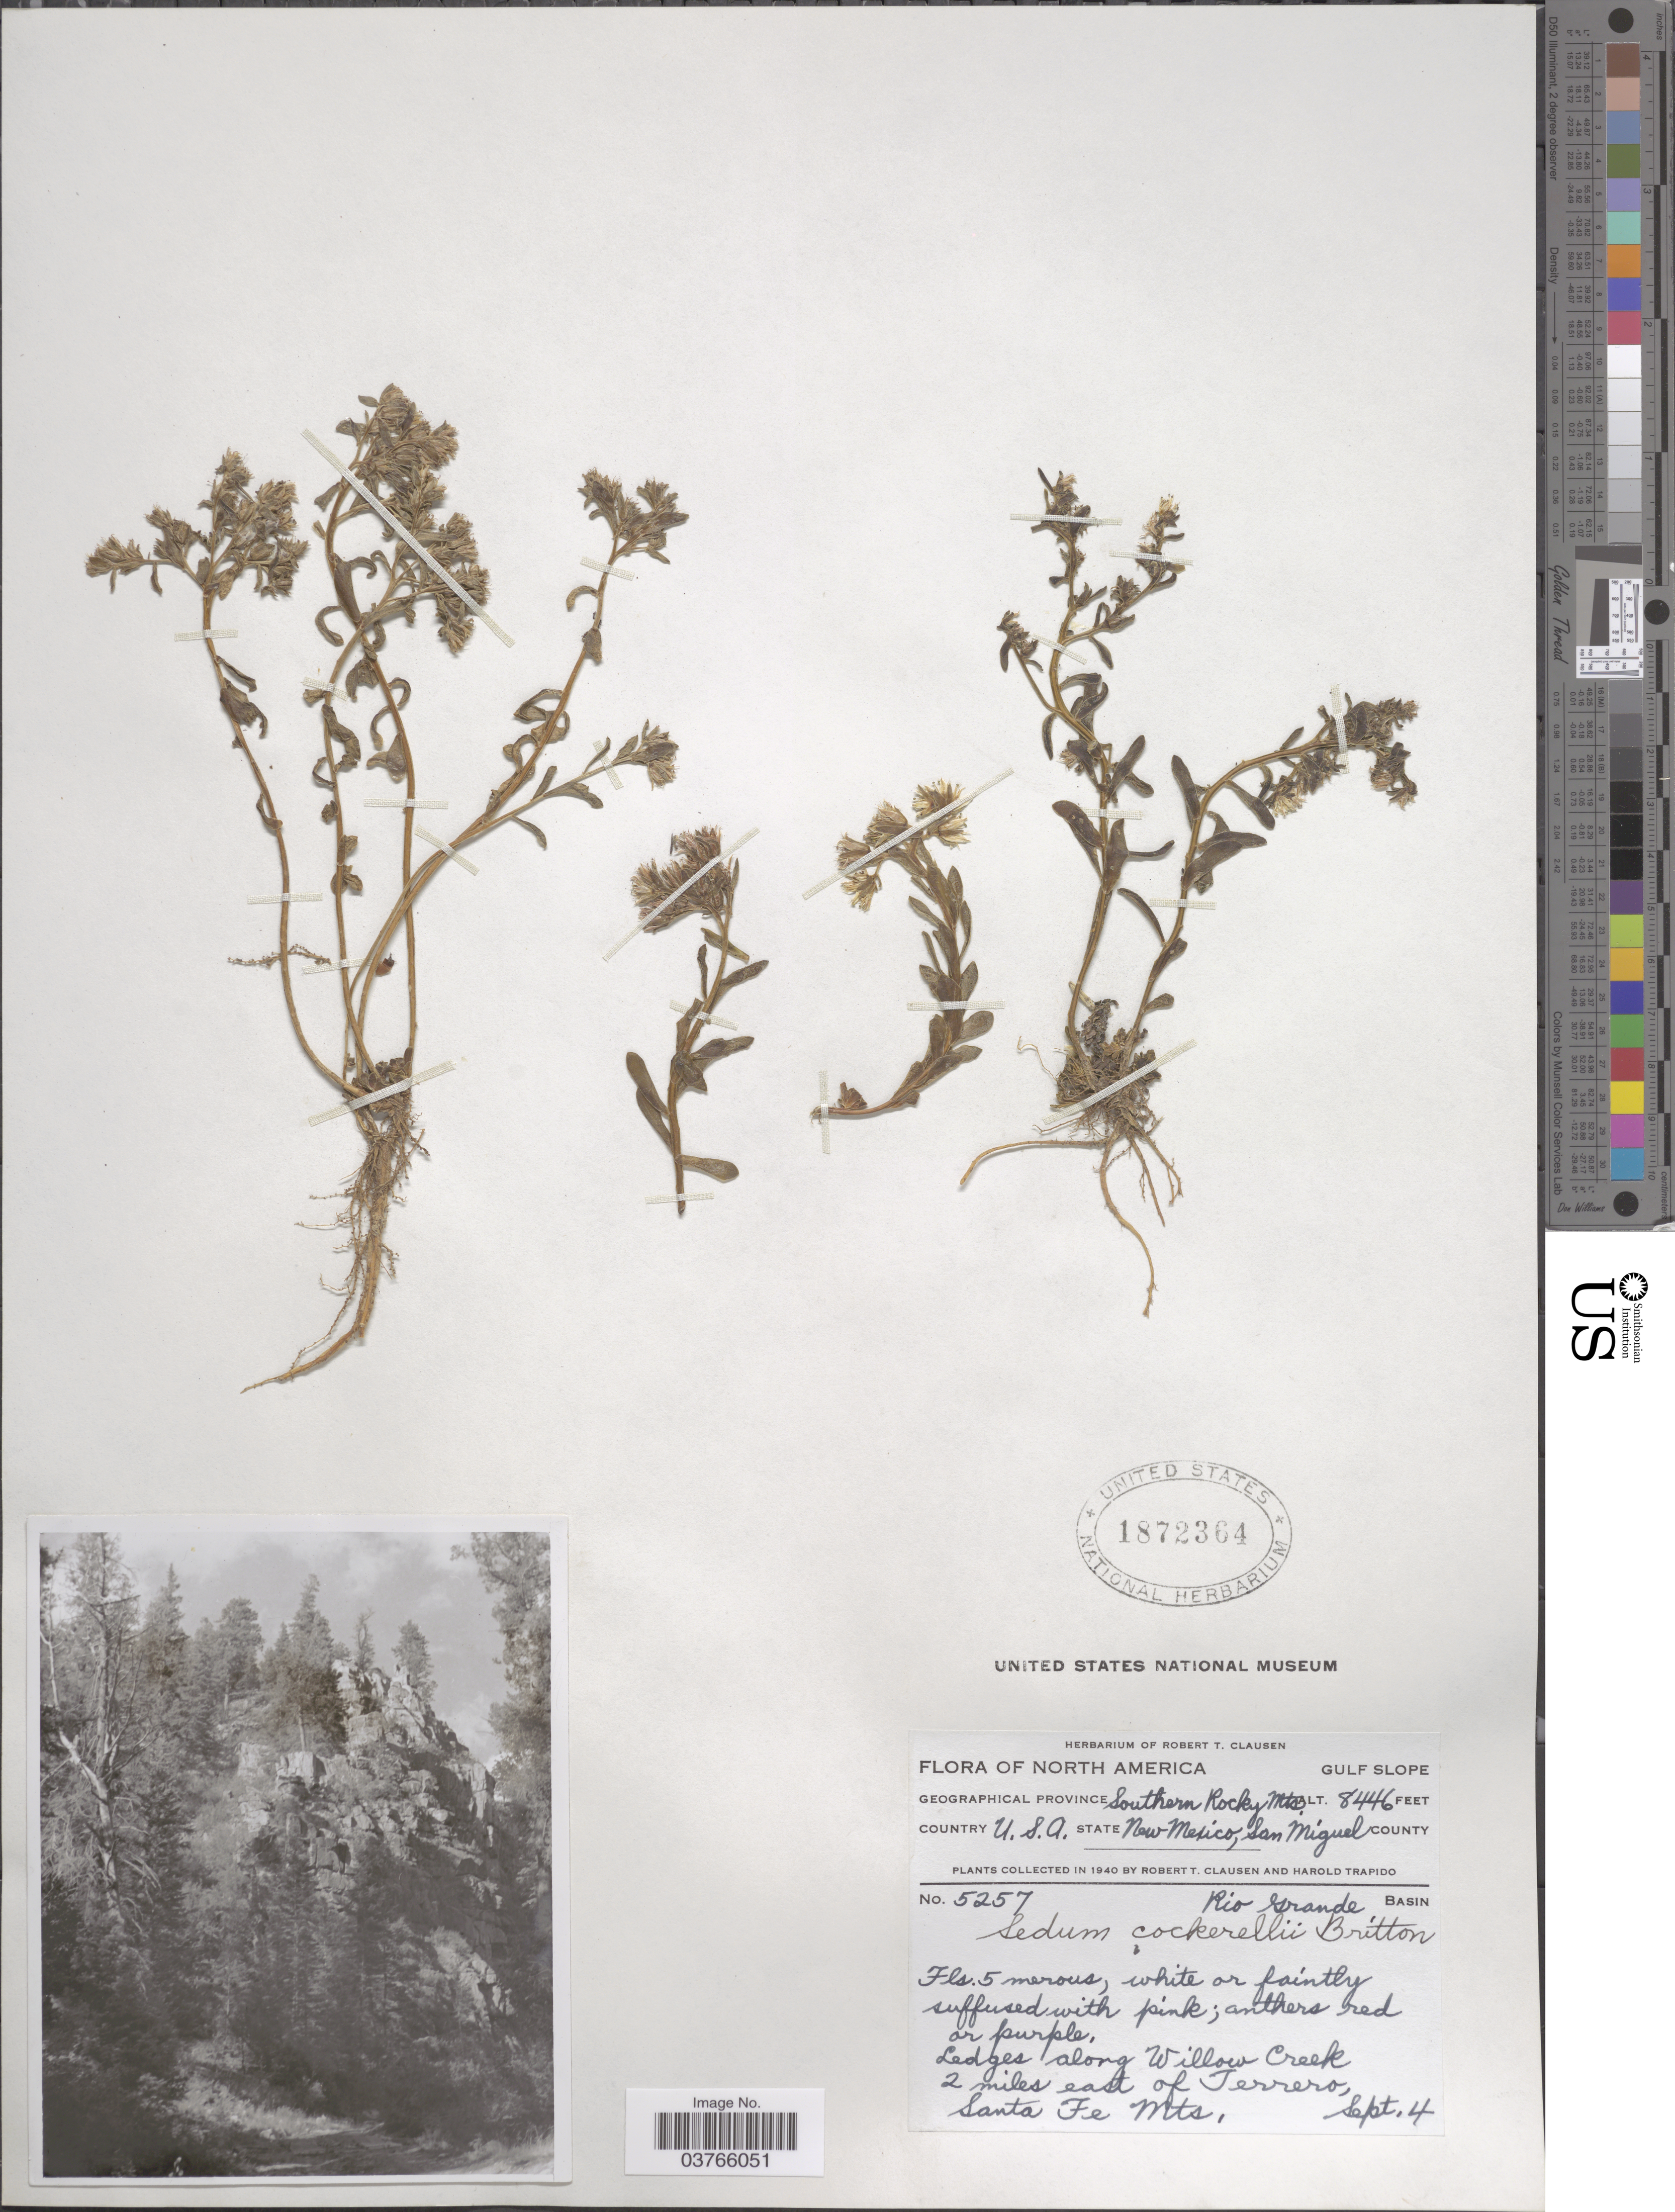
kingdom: Plantae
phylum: Tracheophyta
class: Magnoliopsida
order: Saxifragales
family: Crassulaceae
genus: Sedum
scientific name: Sedum cockerellii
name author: Britton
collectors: R. T. Clausen & H. Trapido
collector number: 5257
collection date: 1940-09-04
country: United States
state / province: New Mexico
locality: Gulf Slope, Geographical Province Southern Rocky Mts. San Miguel County. Rio Grande Basin. Ledges along south fork of Willow Creek east of Terrero, Santa Fe Mts.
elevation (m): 2574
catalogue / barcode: US 1872364